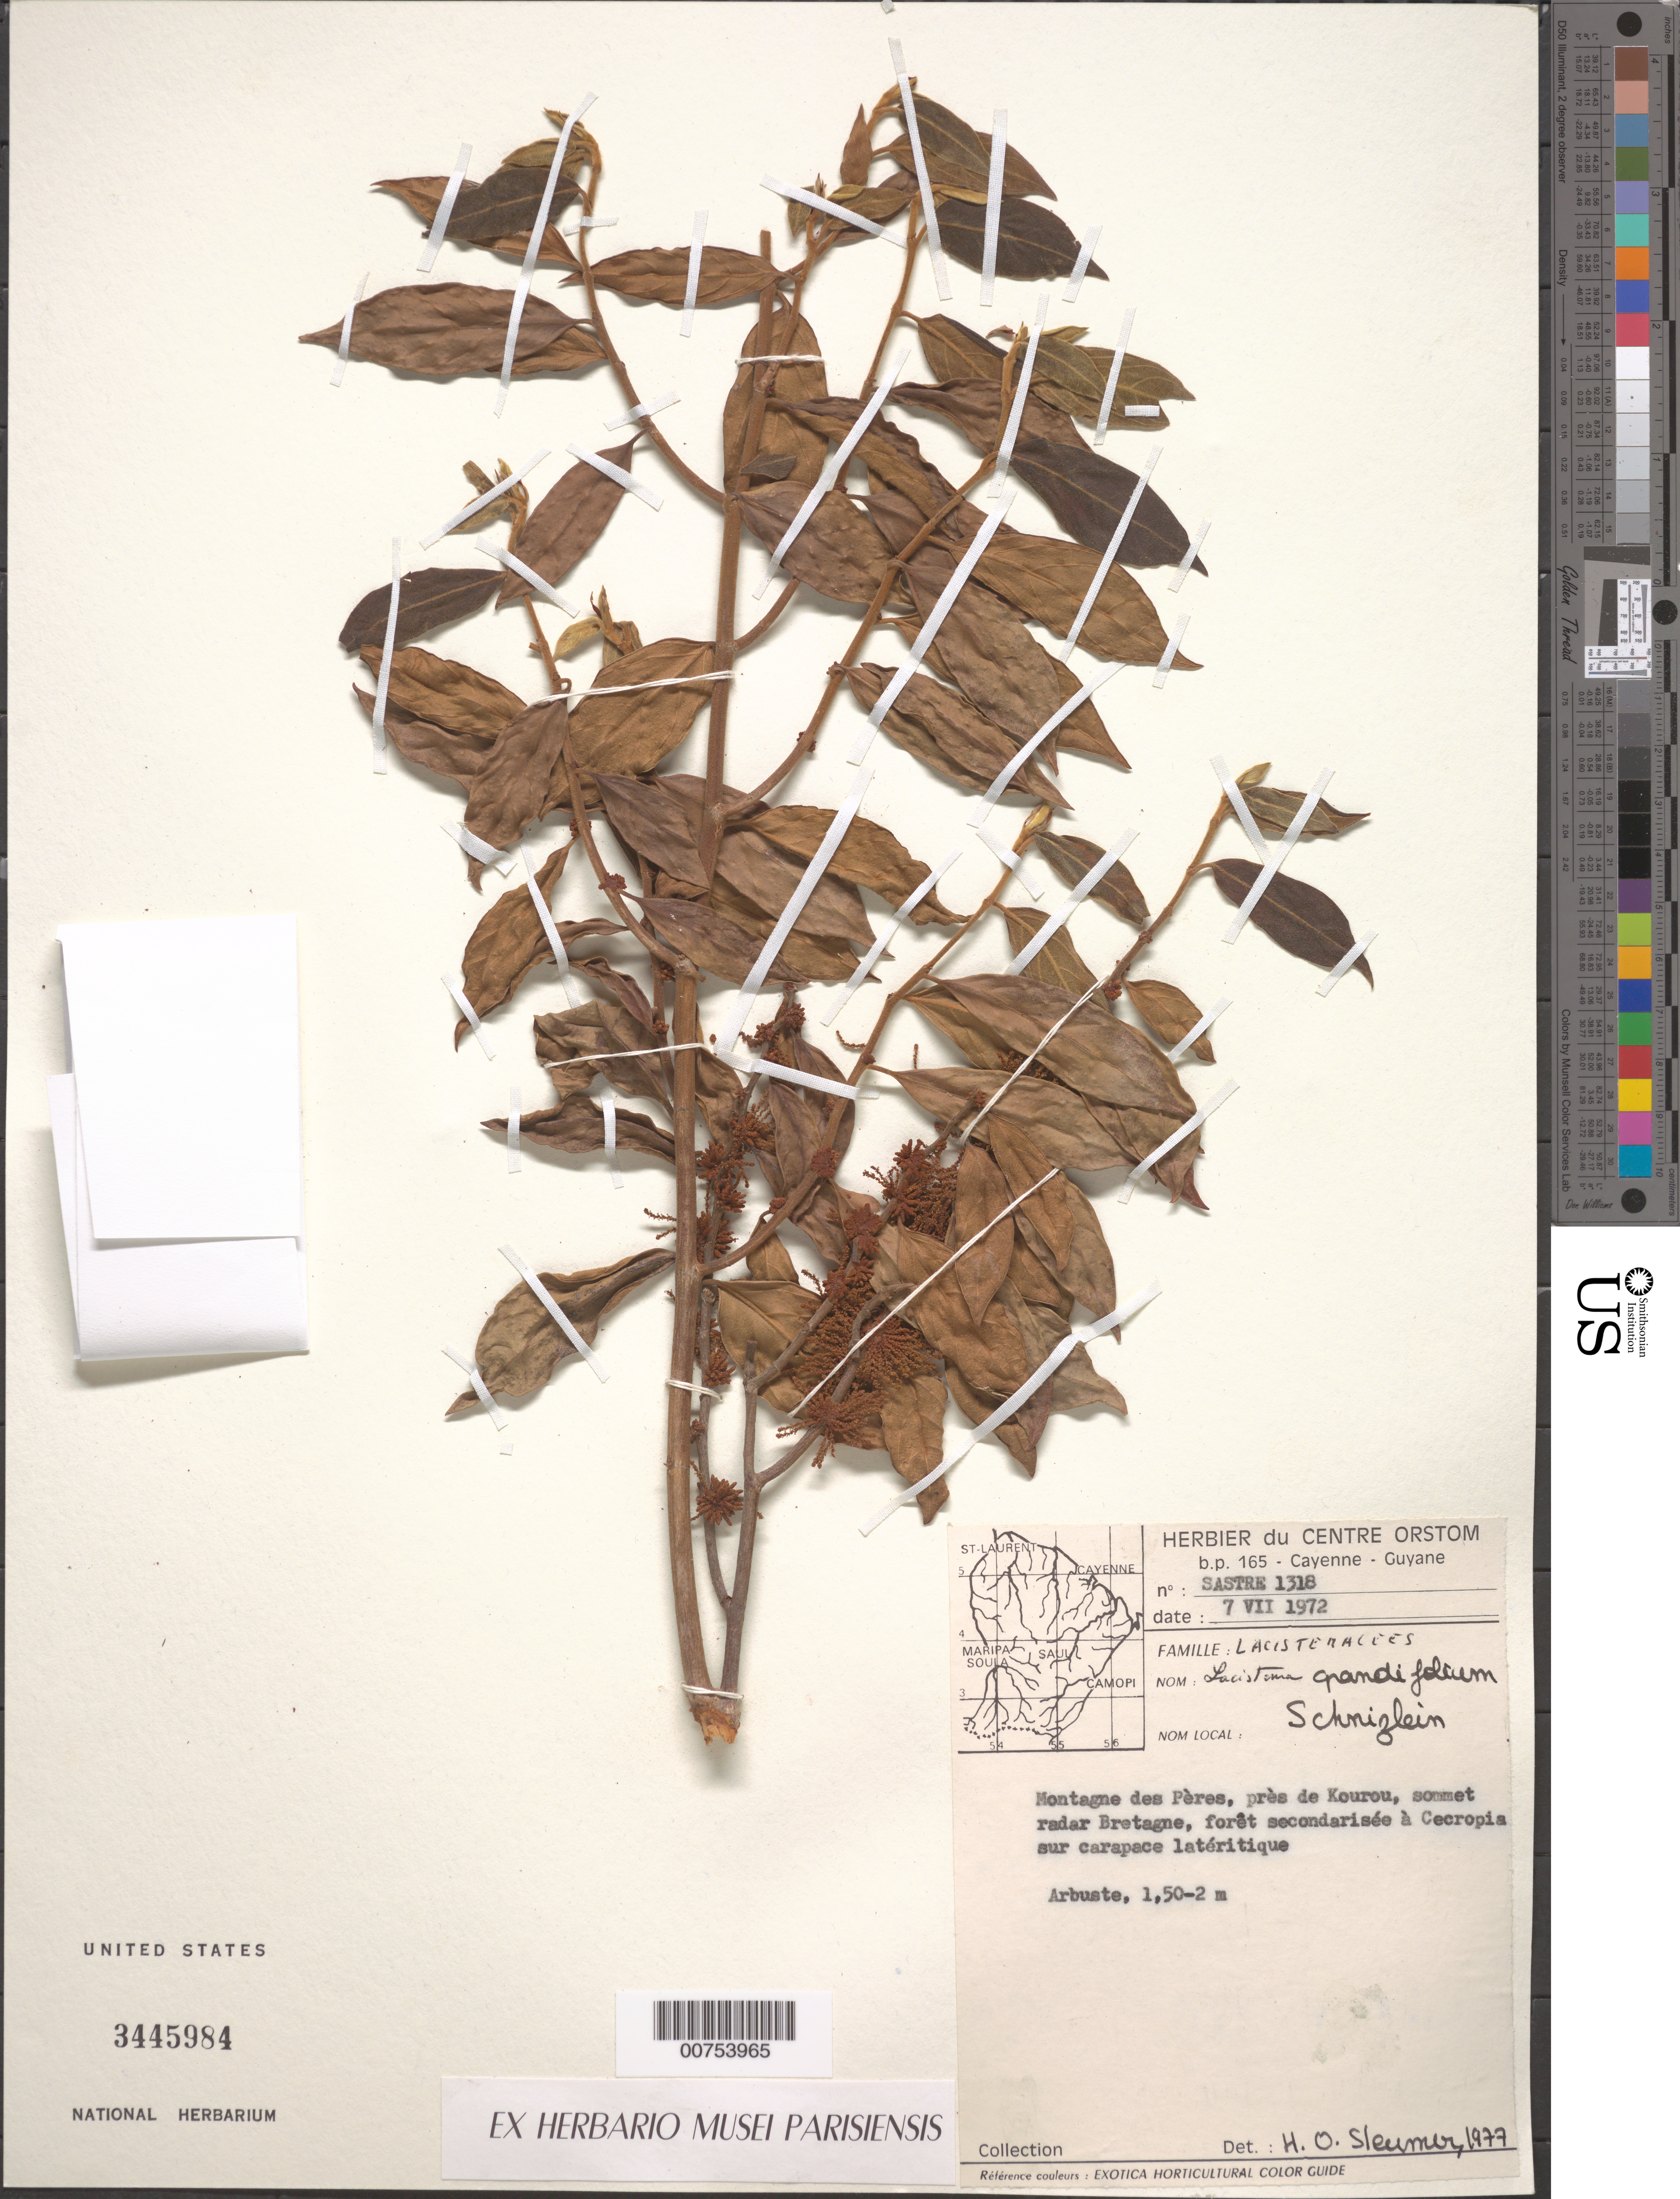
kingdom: Plantae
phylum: Tracheophyta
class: Magnoliopsida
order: Malpighiales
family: Lacistemataceae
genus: Lacistema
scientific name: Lacistema grandifolium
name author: Schnizl.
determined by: Sleumer, H. O.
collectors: C. H. L. Sastre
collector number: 1318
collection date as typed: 7-Jul-72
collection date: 1972-07-07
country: French Guiana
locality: Montagnes des Pères, pres de Kourou, sommet radar Bretagne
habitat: Secondary forest with Cecropia; sur carapace lateritique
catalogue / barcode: US 3445984